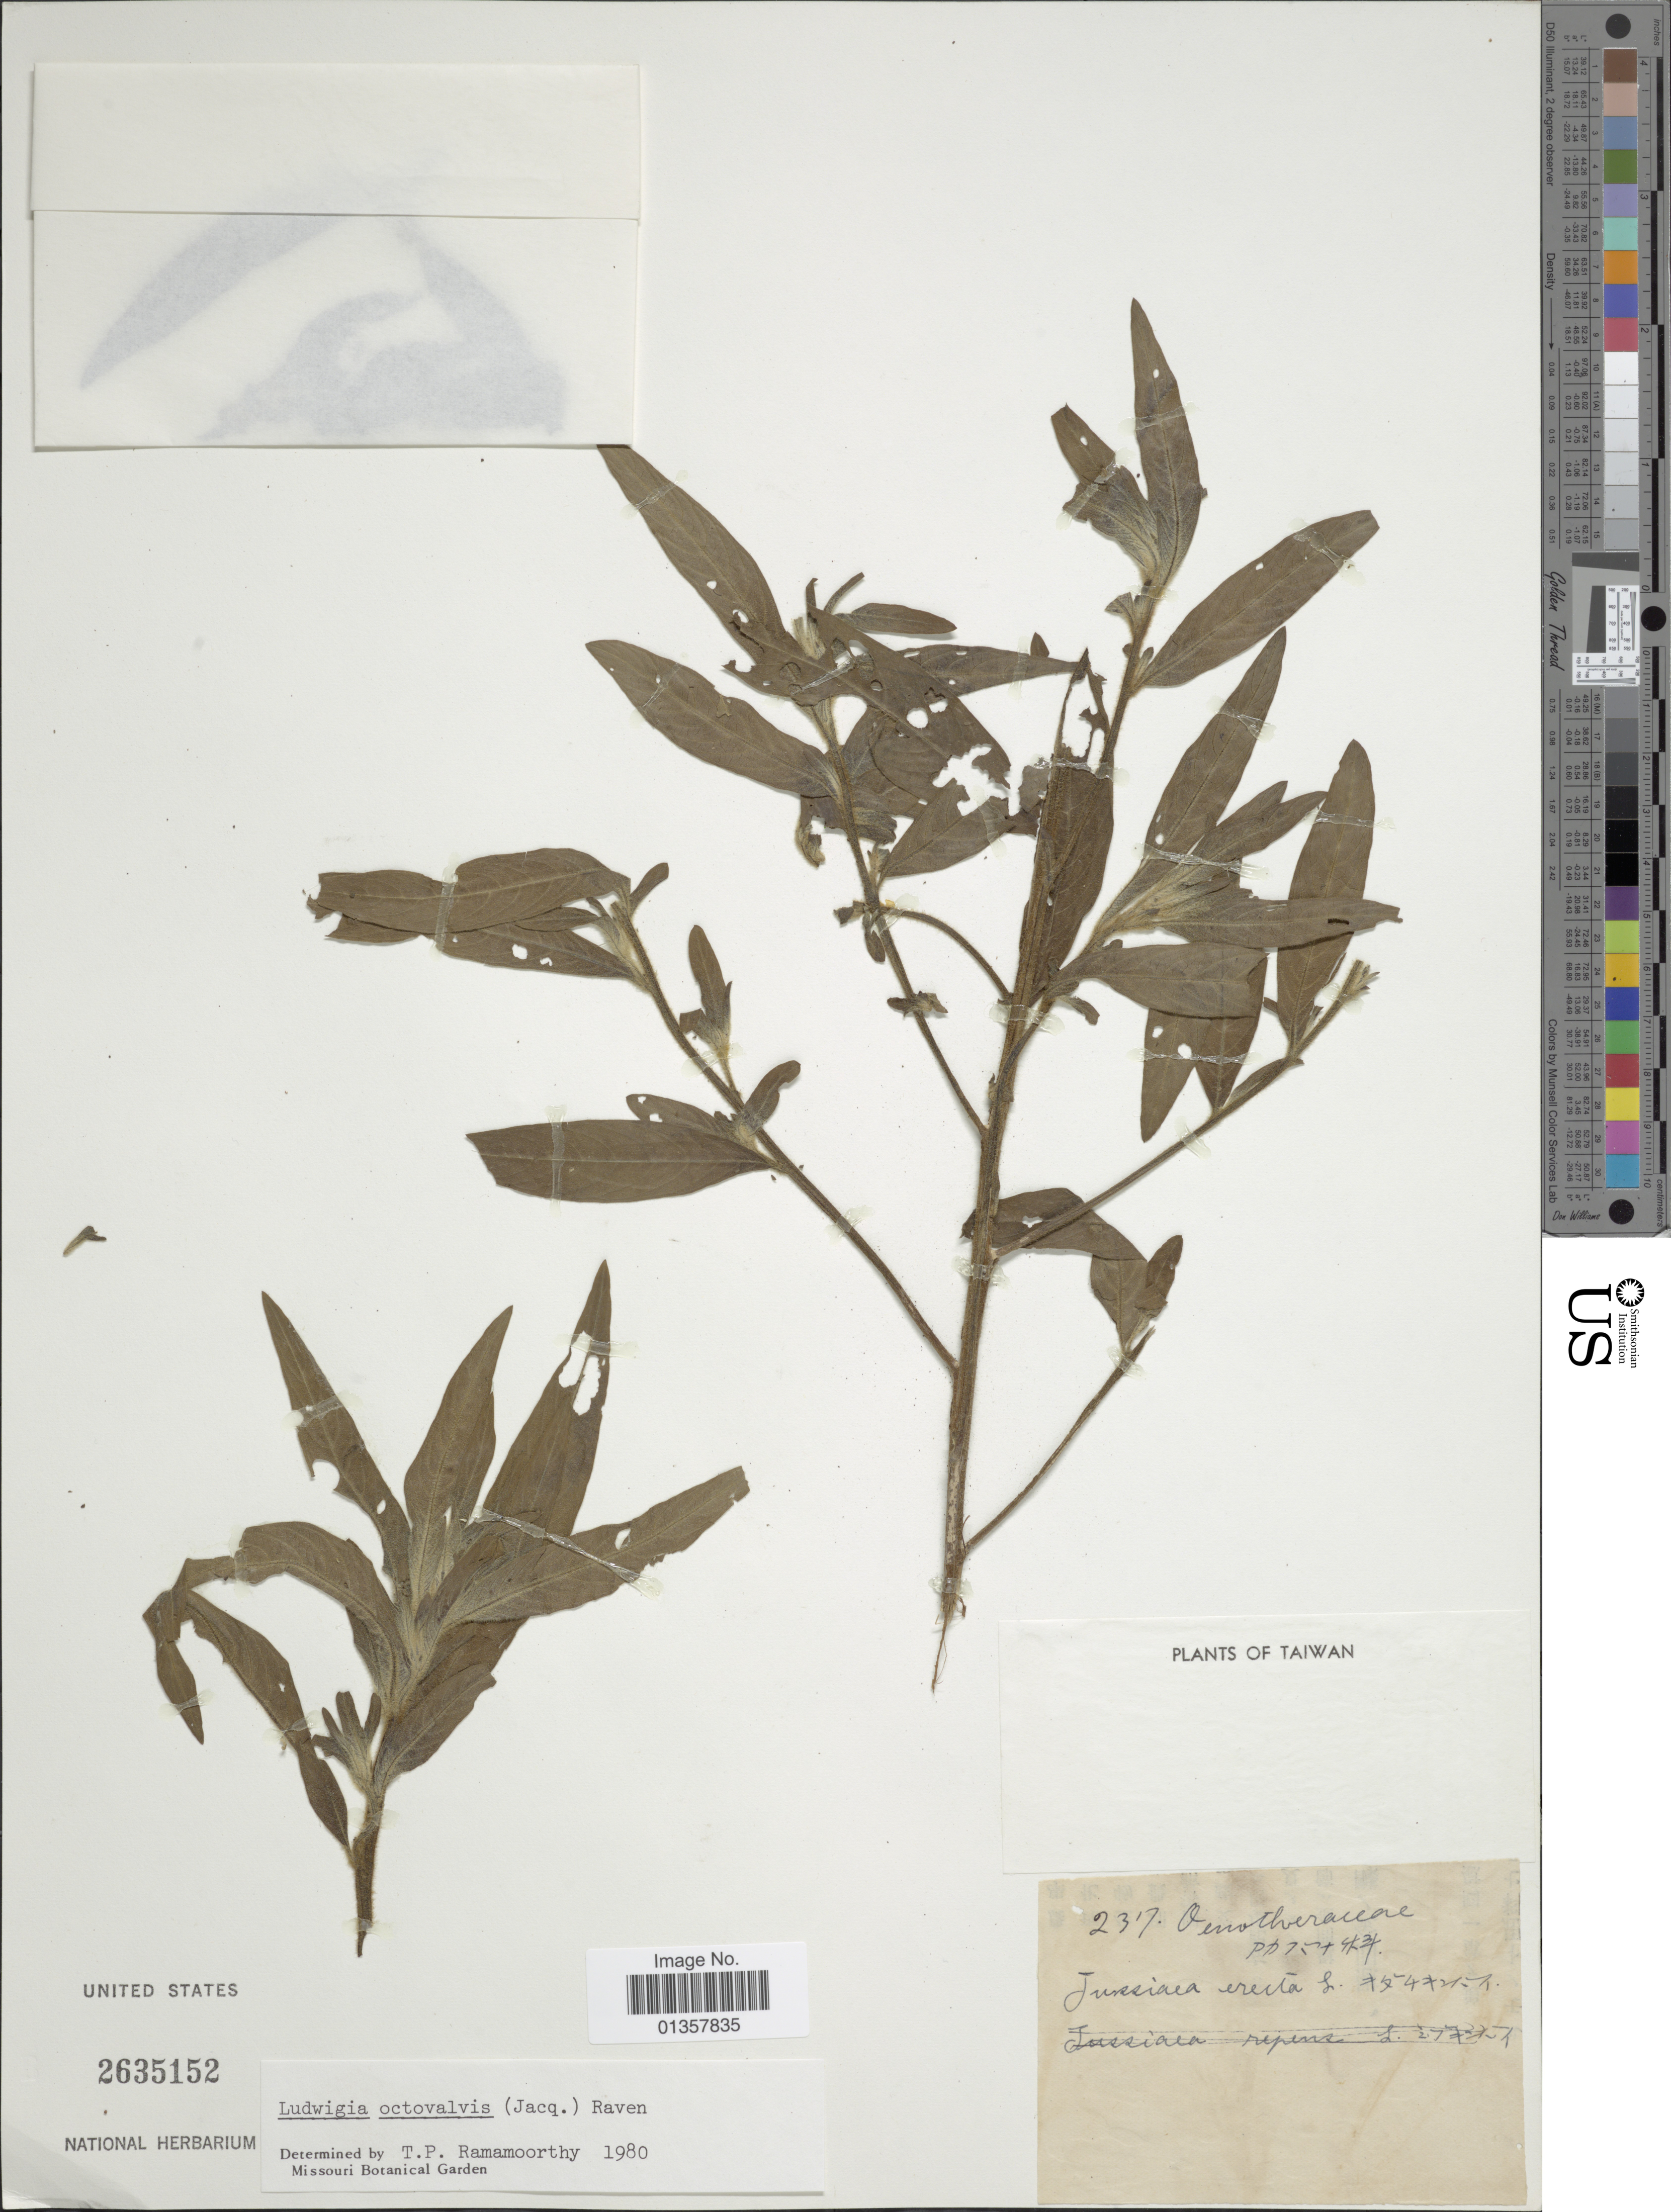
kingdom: Plantae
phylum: Tracheophyta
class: Magnoliopsida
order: Myrtales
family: Onagraceae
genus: Ludwigia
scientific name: Ludwigia octovalvis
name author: (Jacq.) P.H. Raven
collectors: -. Taihoku-s.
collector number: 2317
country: Taiwan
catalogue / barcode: US 2635152